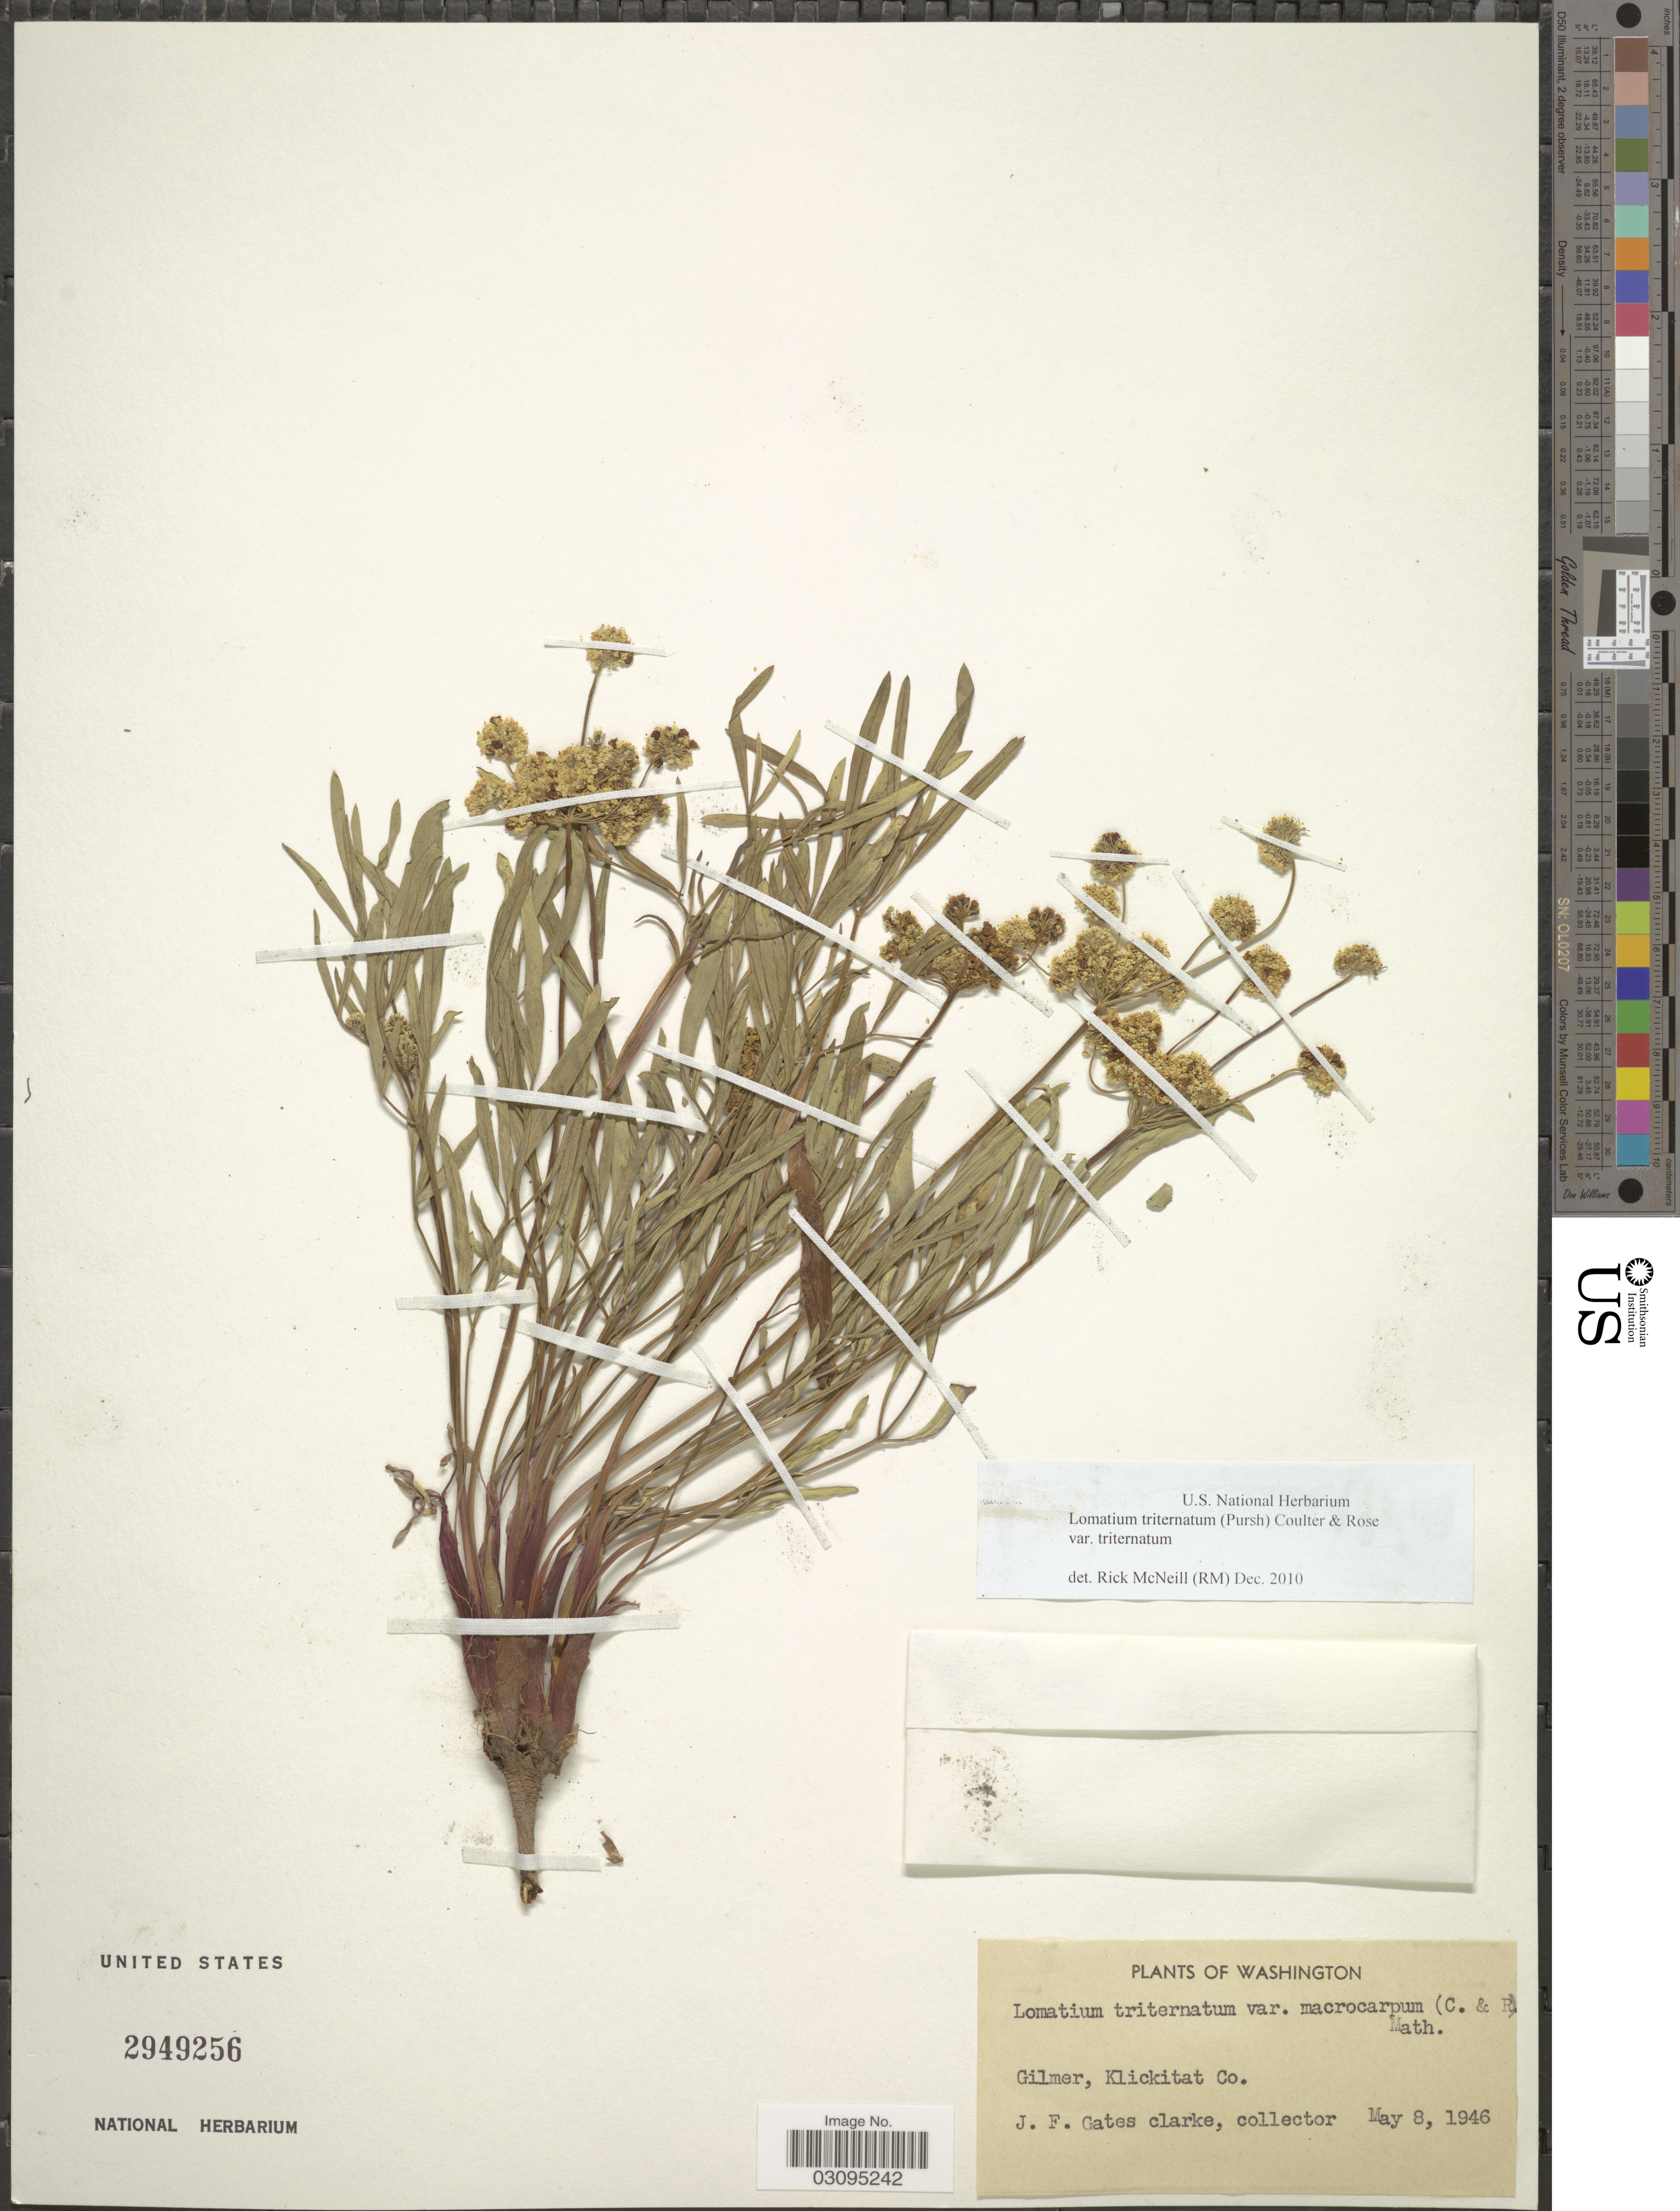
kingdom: Plantae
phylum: Tracheophyta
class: Magnoliopsida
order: Apiales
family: Apiaceae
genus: Lomatium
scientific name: Lomatium triternatum var. triternatum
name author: (Pursh) J.M. Coult. & Rose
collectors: J. F. Gates-Clarke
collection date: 1946-05-08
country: United States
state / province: Washington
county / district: Klickitat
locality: Gilmer, Klickitat Co.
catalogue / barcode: US 2949256